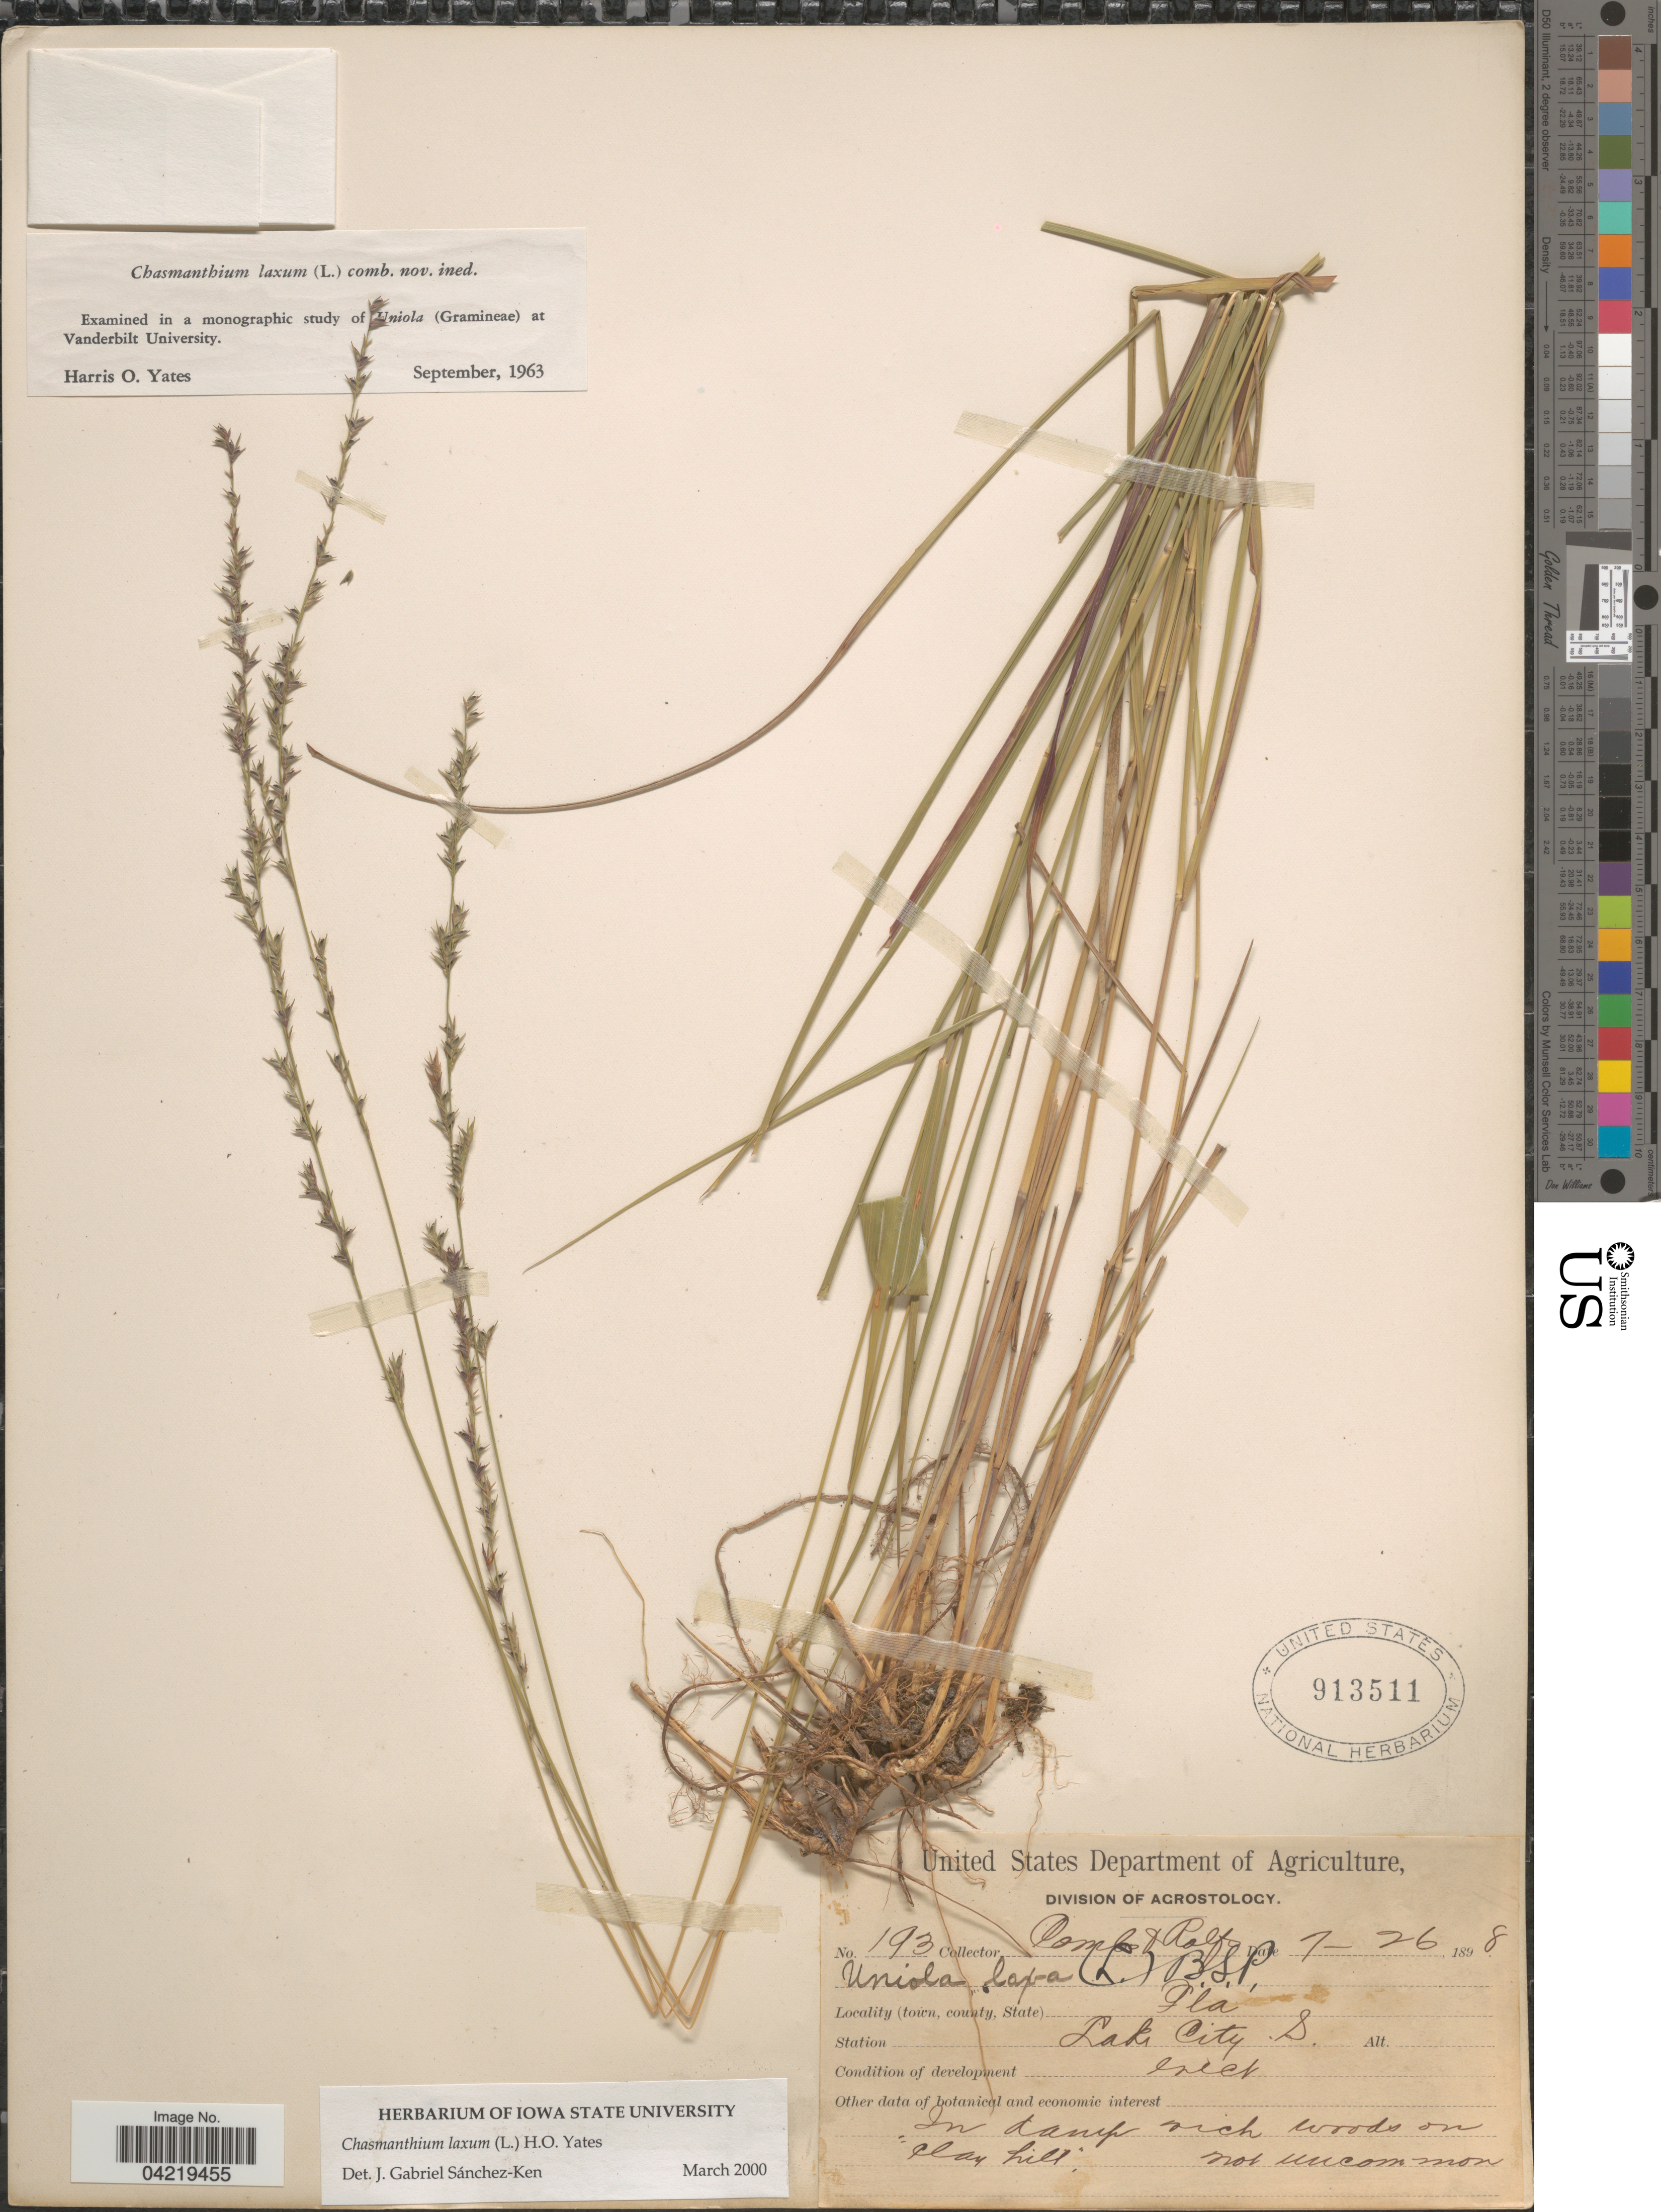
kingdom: Plantae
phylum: Tracheophyta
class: Liliopsida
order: Poales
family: Poaceae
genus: Chasmanthium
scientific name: Chasmanthium laxum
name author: (L.) H.O. Yates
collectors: -. Combs & Rolfs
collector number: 193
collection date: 1898-07-26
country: United States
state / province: Florida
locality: Station Lake City S.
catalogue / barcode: US 913511